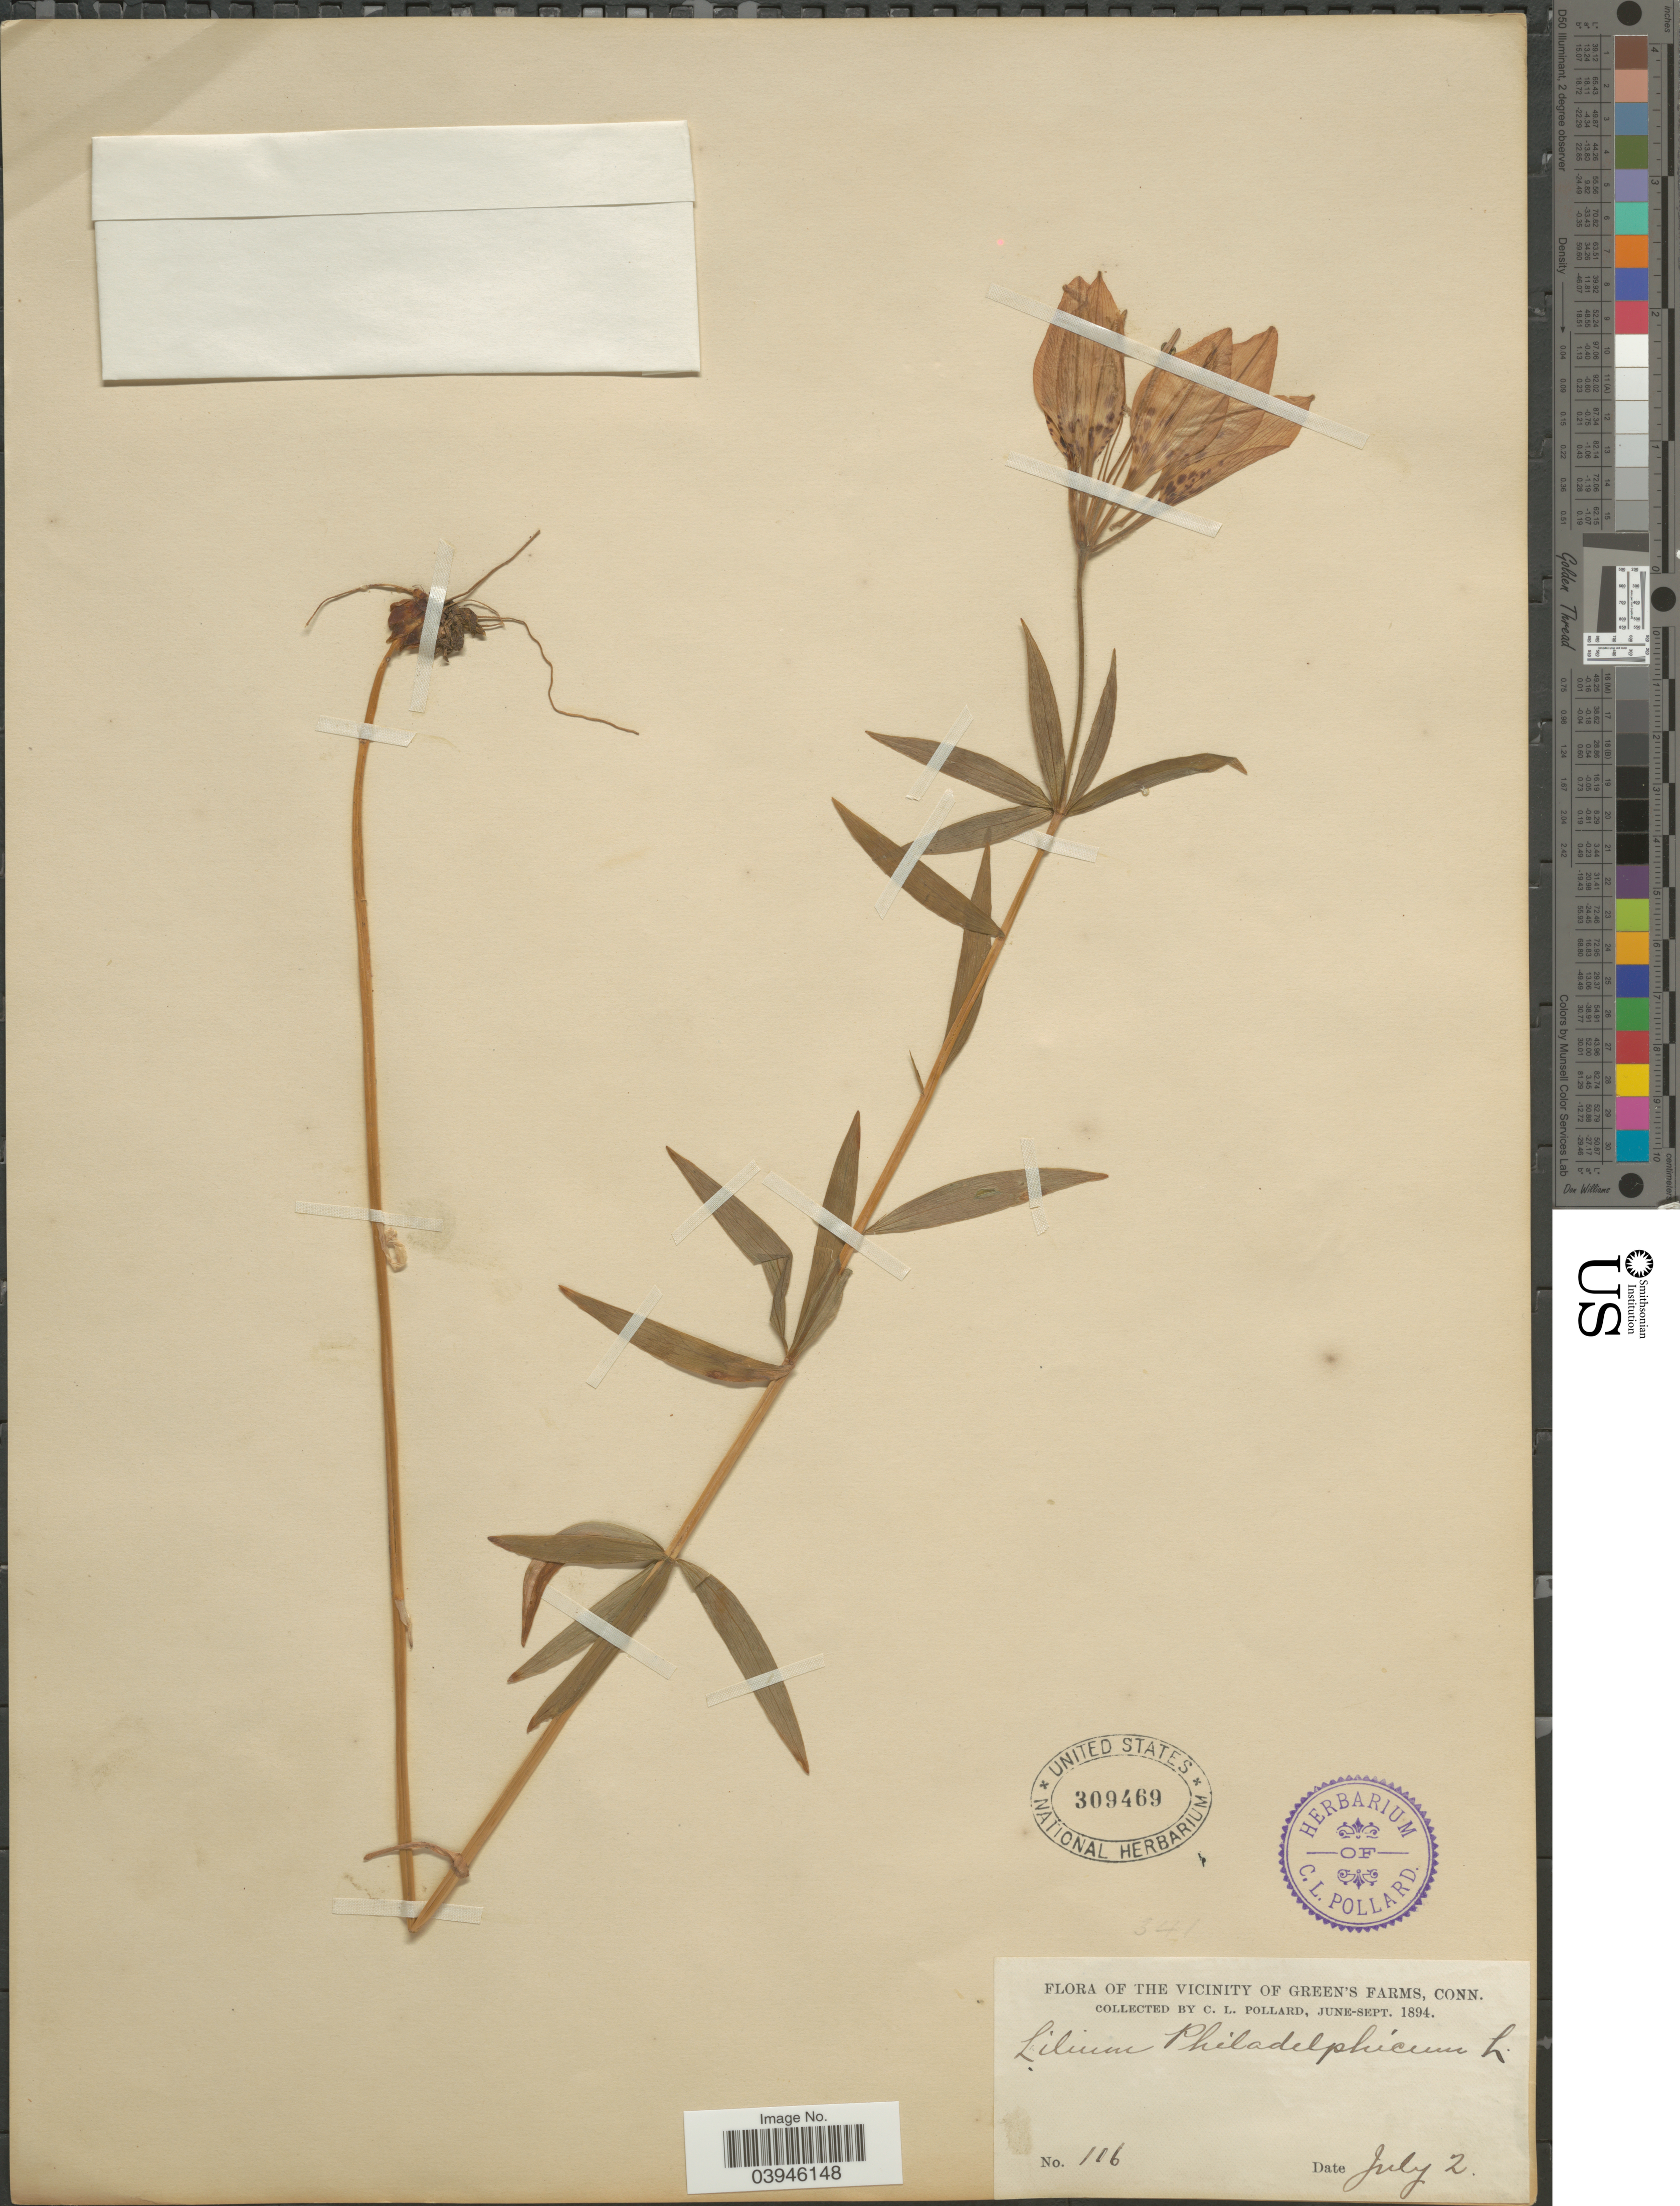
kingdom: Plantae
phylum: Tracheophyta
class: Liliopsida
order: Liliales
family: Liliaceae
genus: Lilium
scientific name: Lilium philadelphicum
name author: L.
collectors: C. L. Pollard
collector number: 116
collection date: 1894-07-02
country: United States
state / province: Connecticut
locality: The Vicinity of Green's Farms.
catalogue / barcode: US 309469